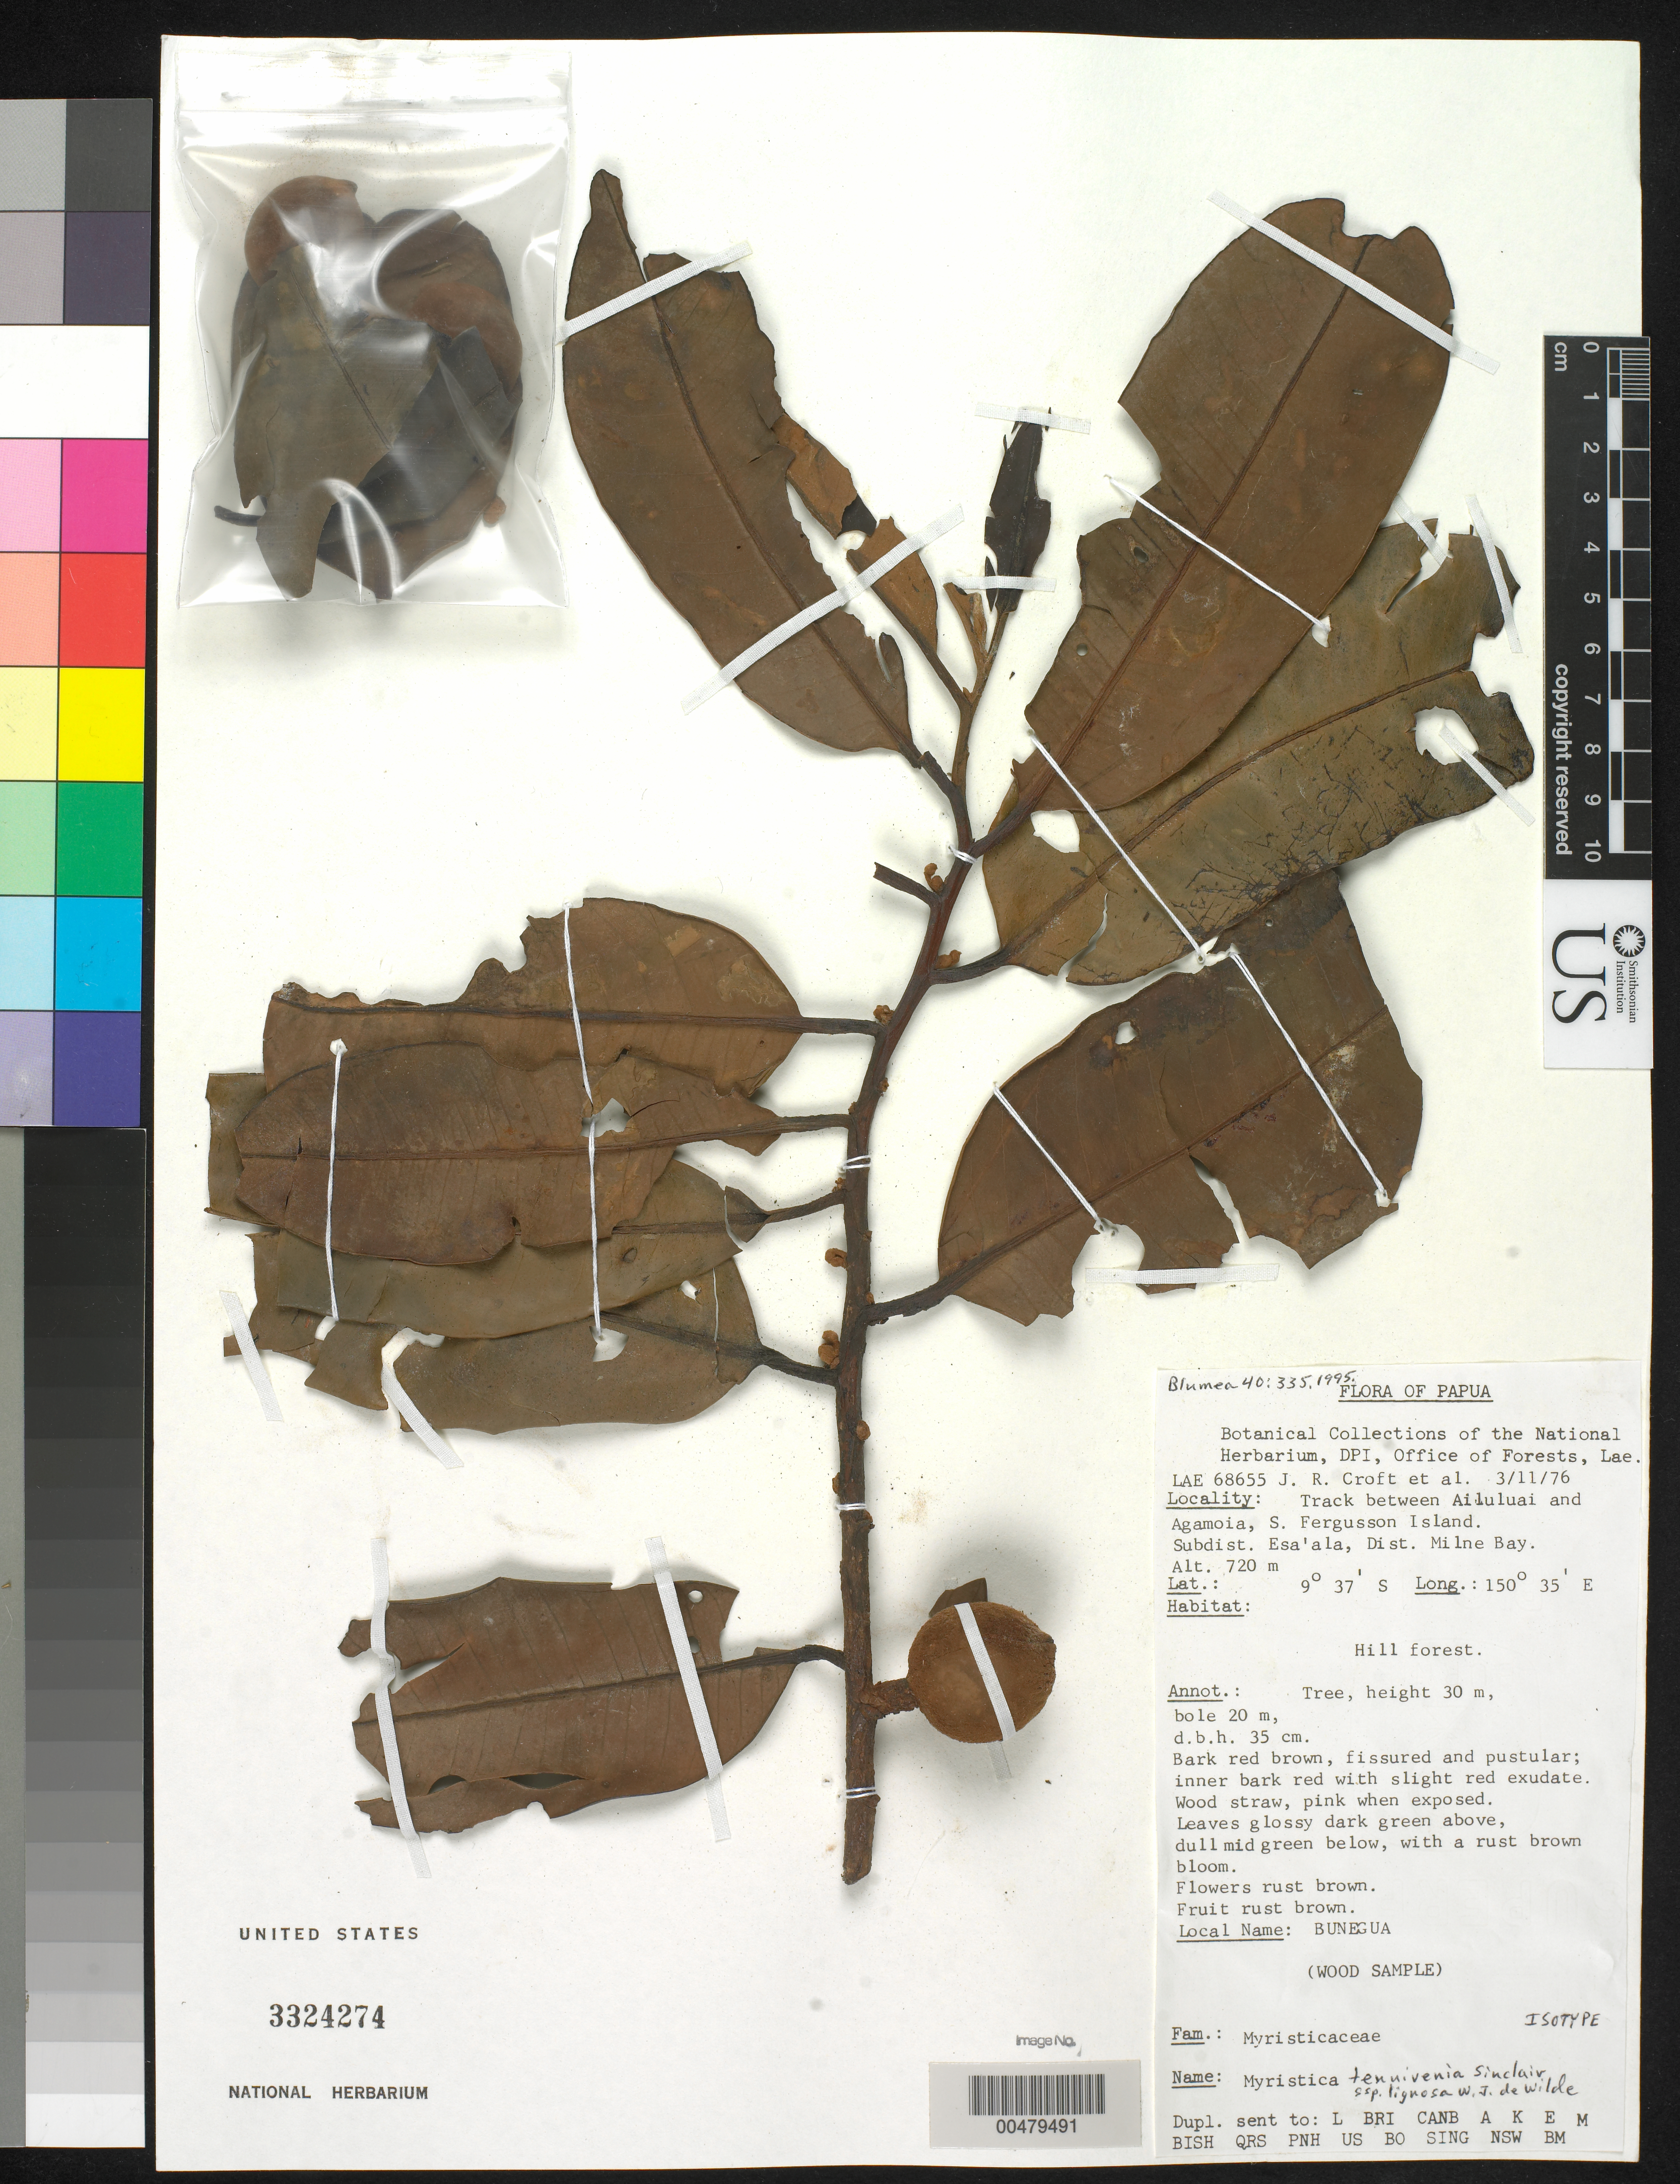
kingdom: Plantae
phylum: Tracheophyta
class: Magnoliopsida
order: Magnoliales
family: Myristicaceae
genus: Myristica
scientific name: Myristica tenuivenia subsp. lignosa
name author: W.J. de Wilde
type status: Isotype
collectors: J. R. Croft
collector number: LAE 68655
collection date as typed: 03 Nov 1976 or 11 Mar 1976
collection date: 1976-03-11 or 1976-11-03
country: Papua New Guinea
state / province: Milne Bay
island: Fergusson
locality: Esa'ala subdist., track between Ailuluai & Agamoia, s. Fergusson Island.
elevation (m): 720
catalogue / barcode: US 3324274